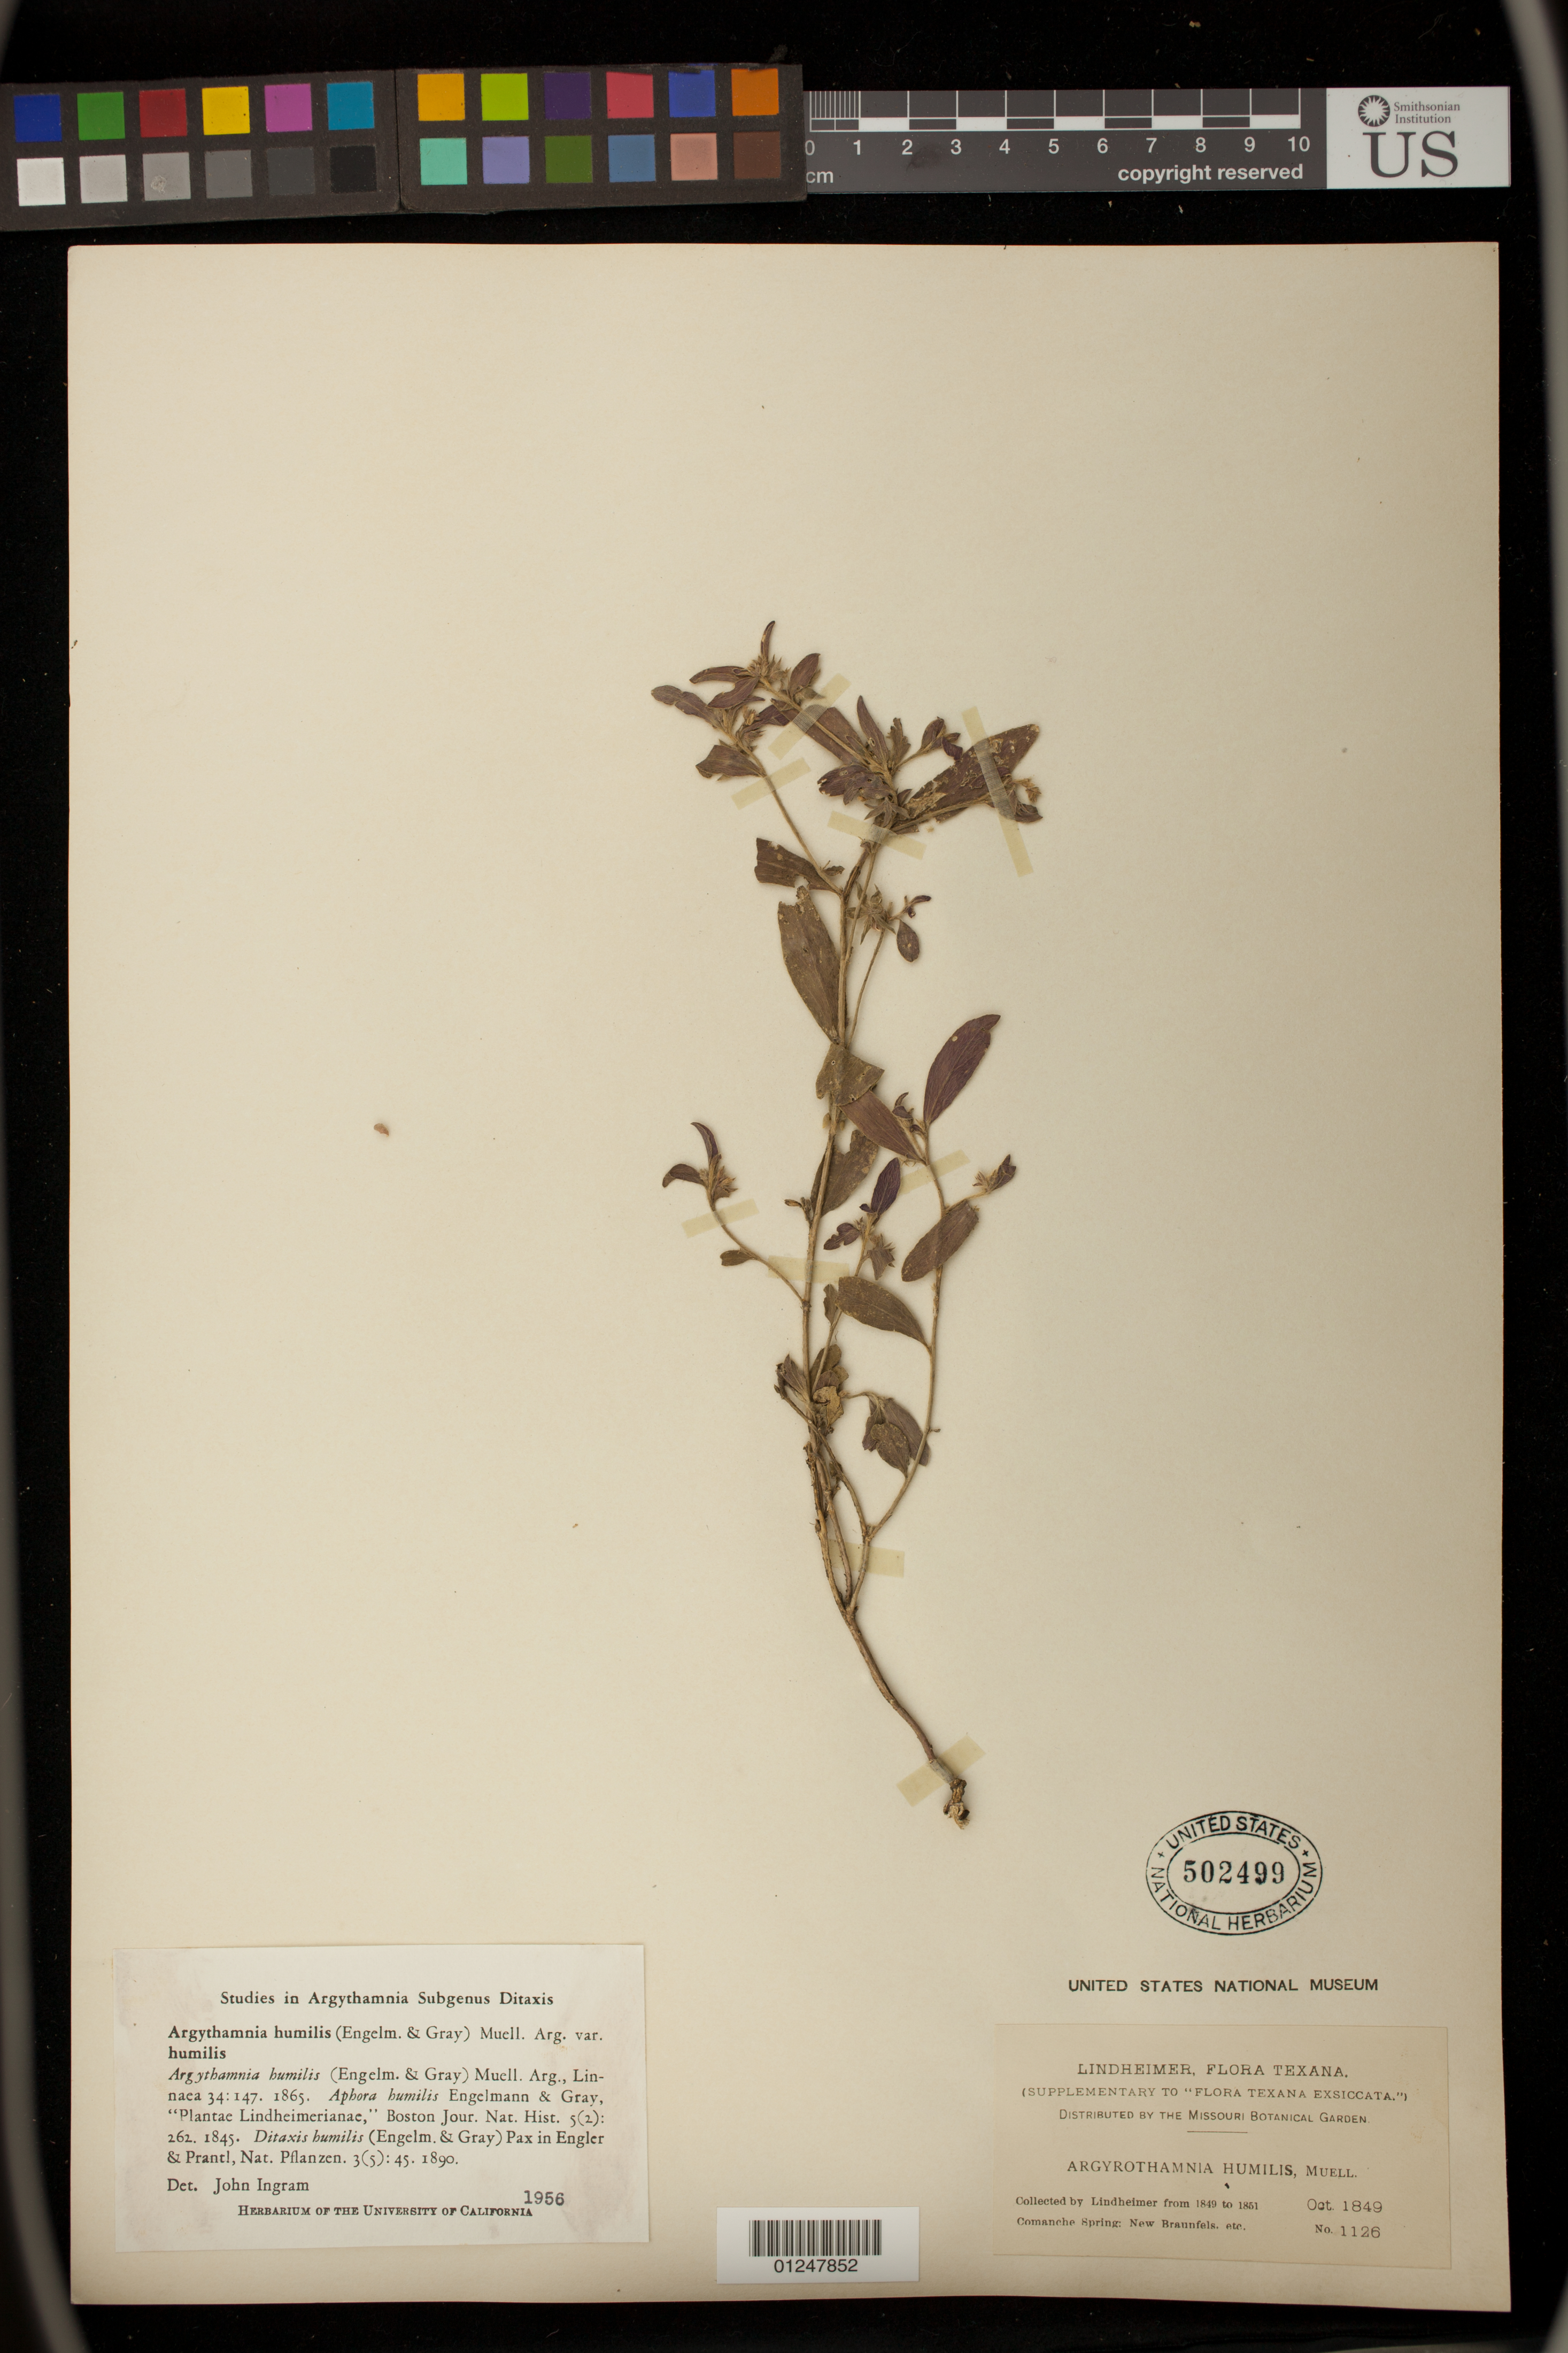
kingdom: Plantae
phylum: Tracheophyta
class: Magnoliopsida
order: Malpighiales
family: Euphorbiaceae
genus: Argythamnia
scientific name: Argythamnia humilis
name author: (Engelm. & A. Gray) Müll. Arg.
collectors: F. Lindheimer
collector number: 1126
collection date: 1849-10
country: United States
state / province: Texas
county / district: Comal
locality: Commanche Spring. New Braunfels. etc.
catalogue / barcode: US 502499